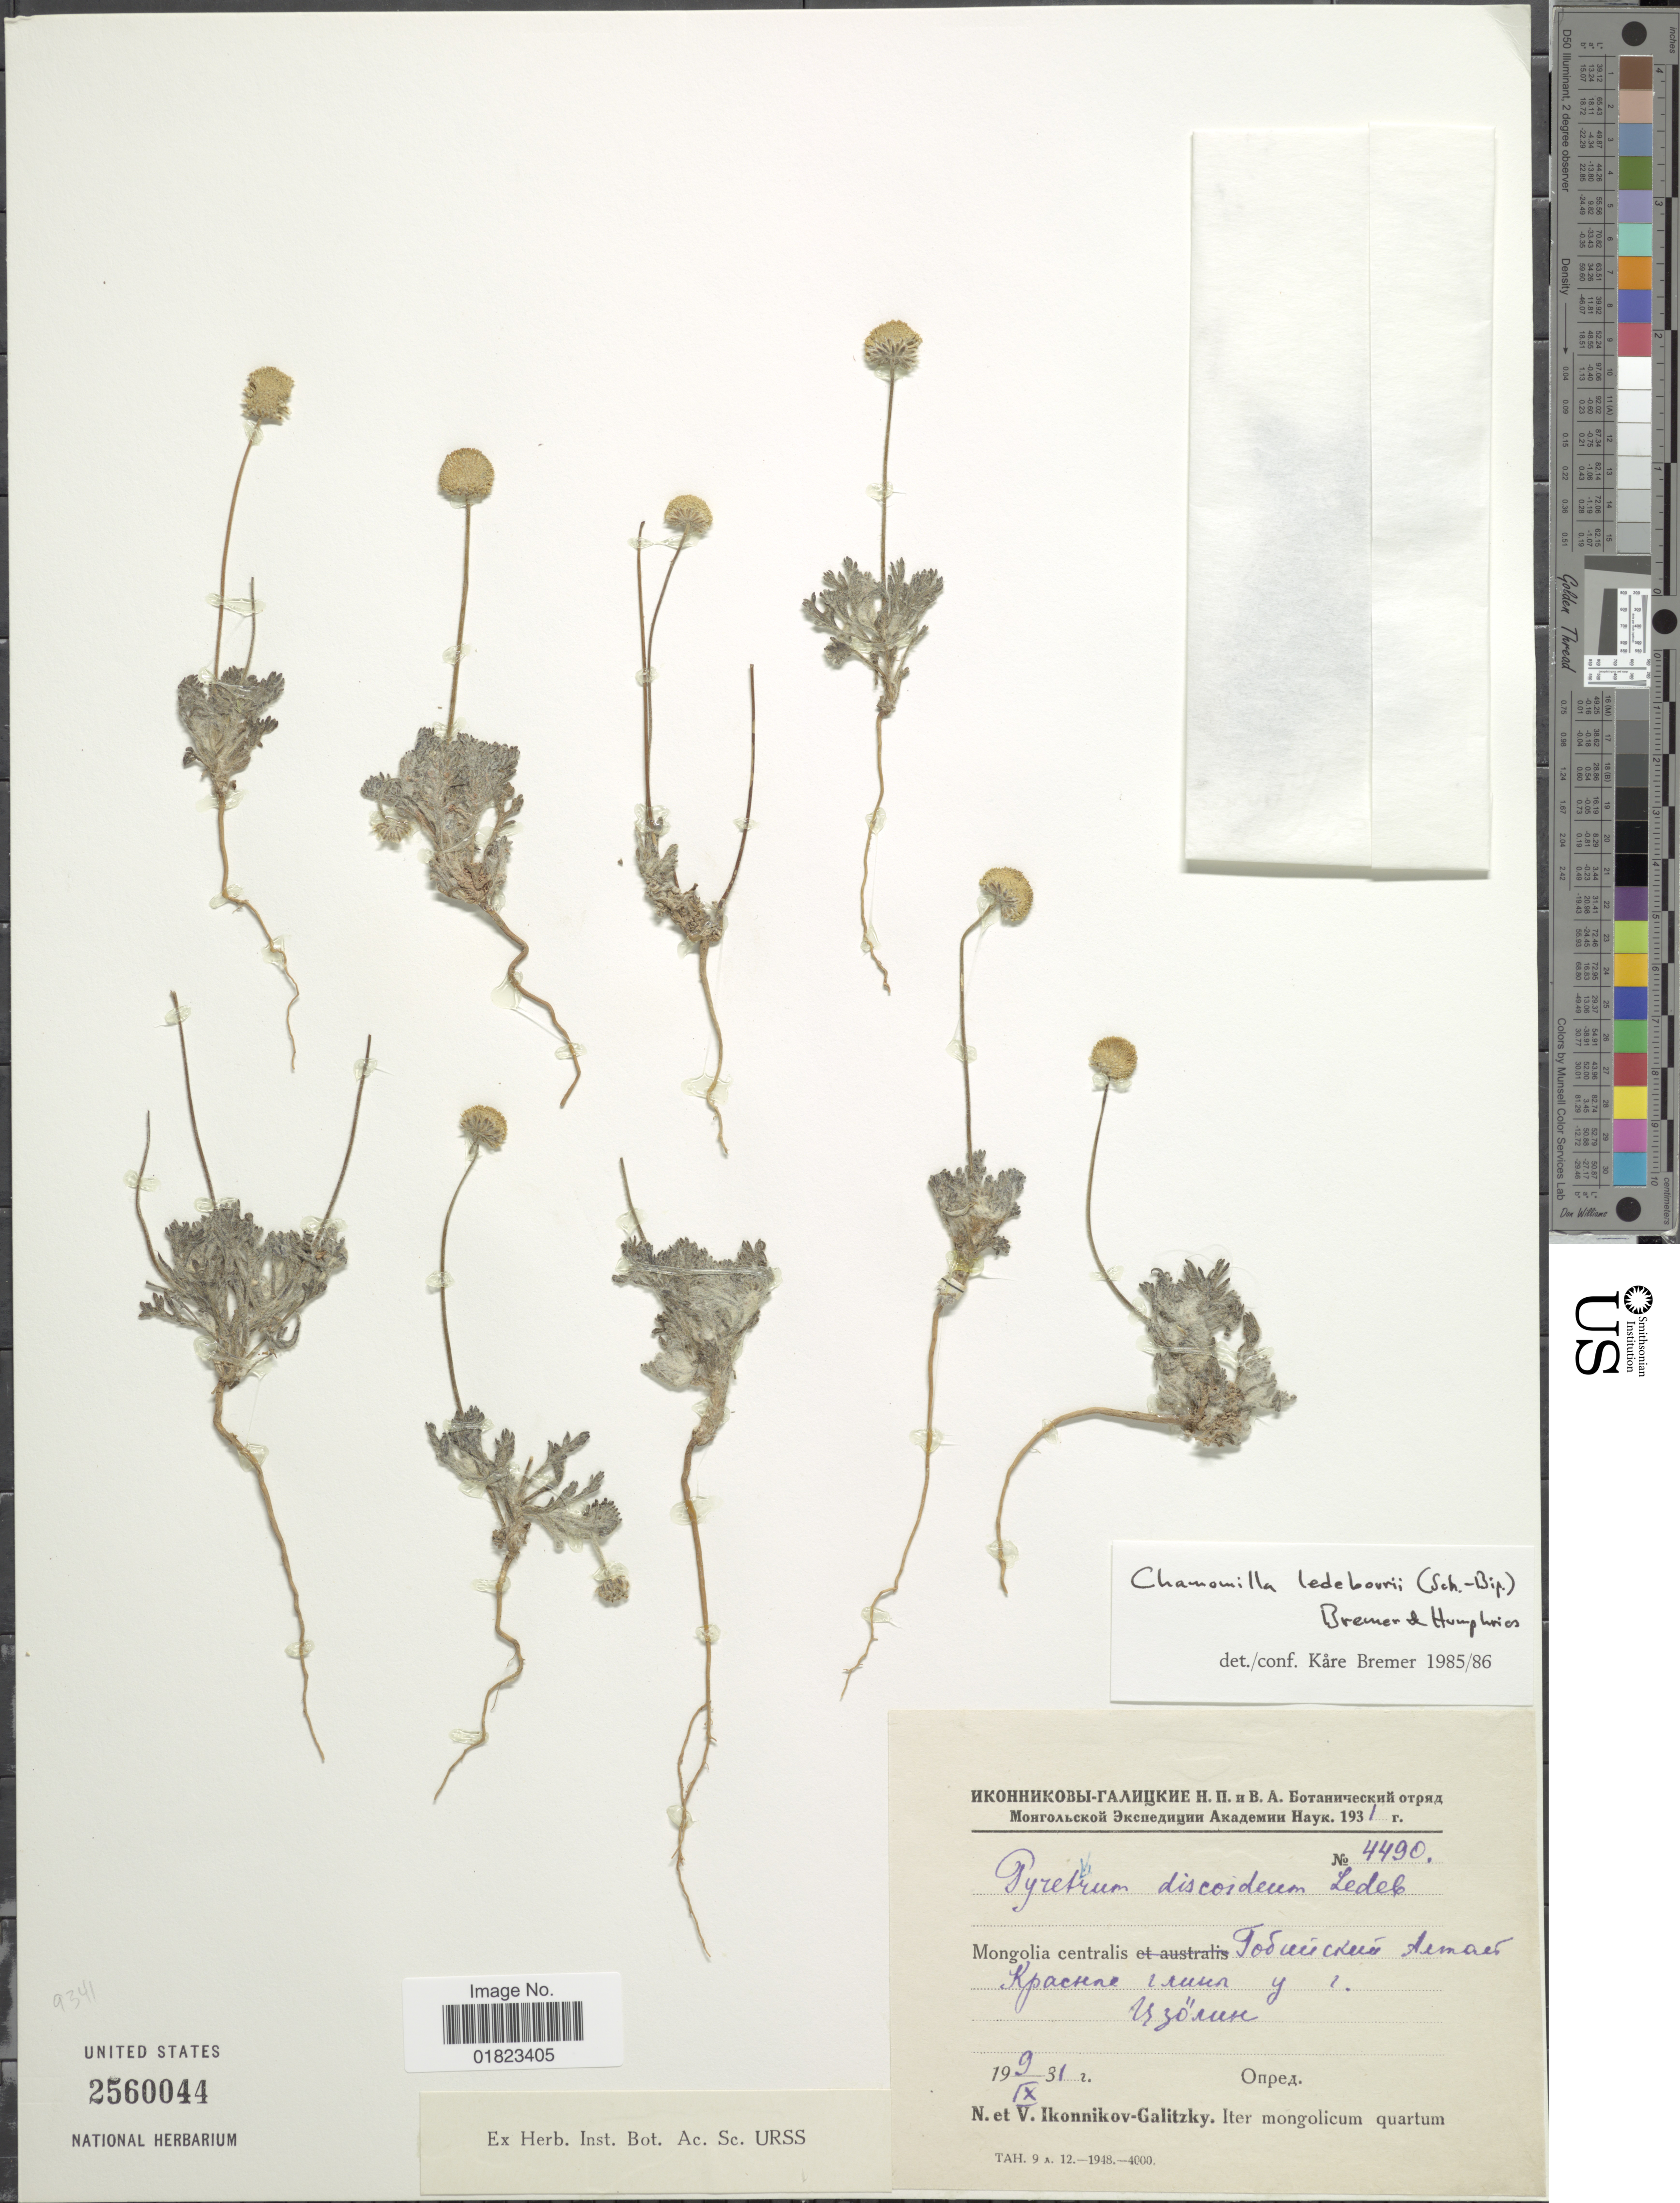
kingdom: Plantae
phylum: Tracheophyta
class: Magnoliopsida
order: Asterales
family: Asteraceae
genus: Cancrinia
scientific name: Cancrinia discoidea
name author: (Ledeb.) Poljakov ex Tzvelev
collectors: N. P. Ikonnikov-Galitzky & V. Ikonnikov-Galitzky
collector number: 4490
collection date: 1931-09-09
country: Mongolia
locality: Mongolia centralis Toduic[illegible text] temaes Kpac[illegible text] [illegible text].[interpreted]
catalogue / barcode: US 2560044